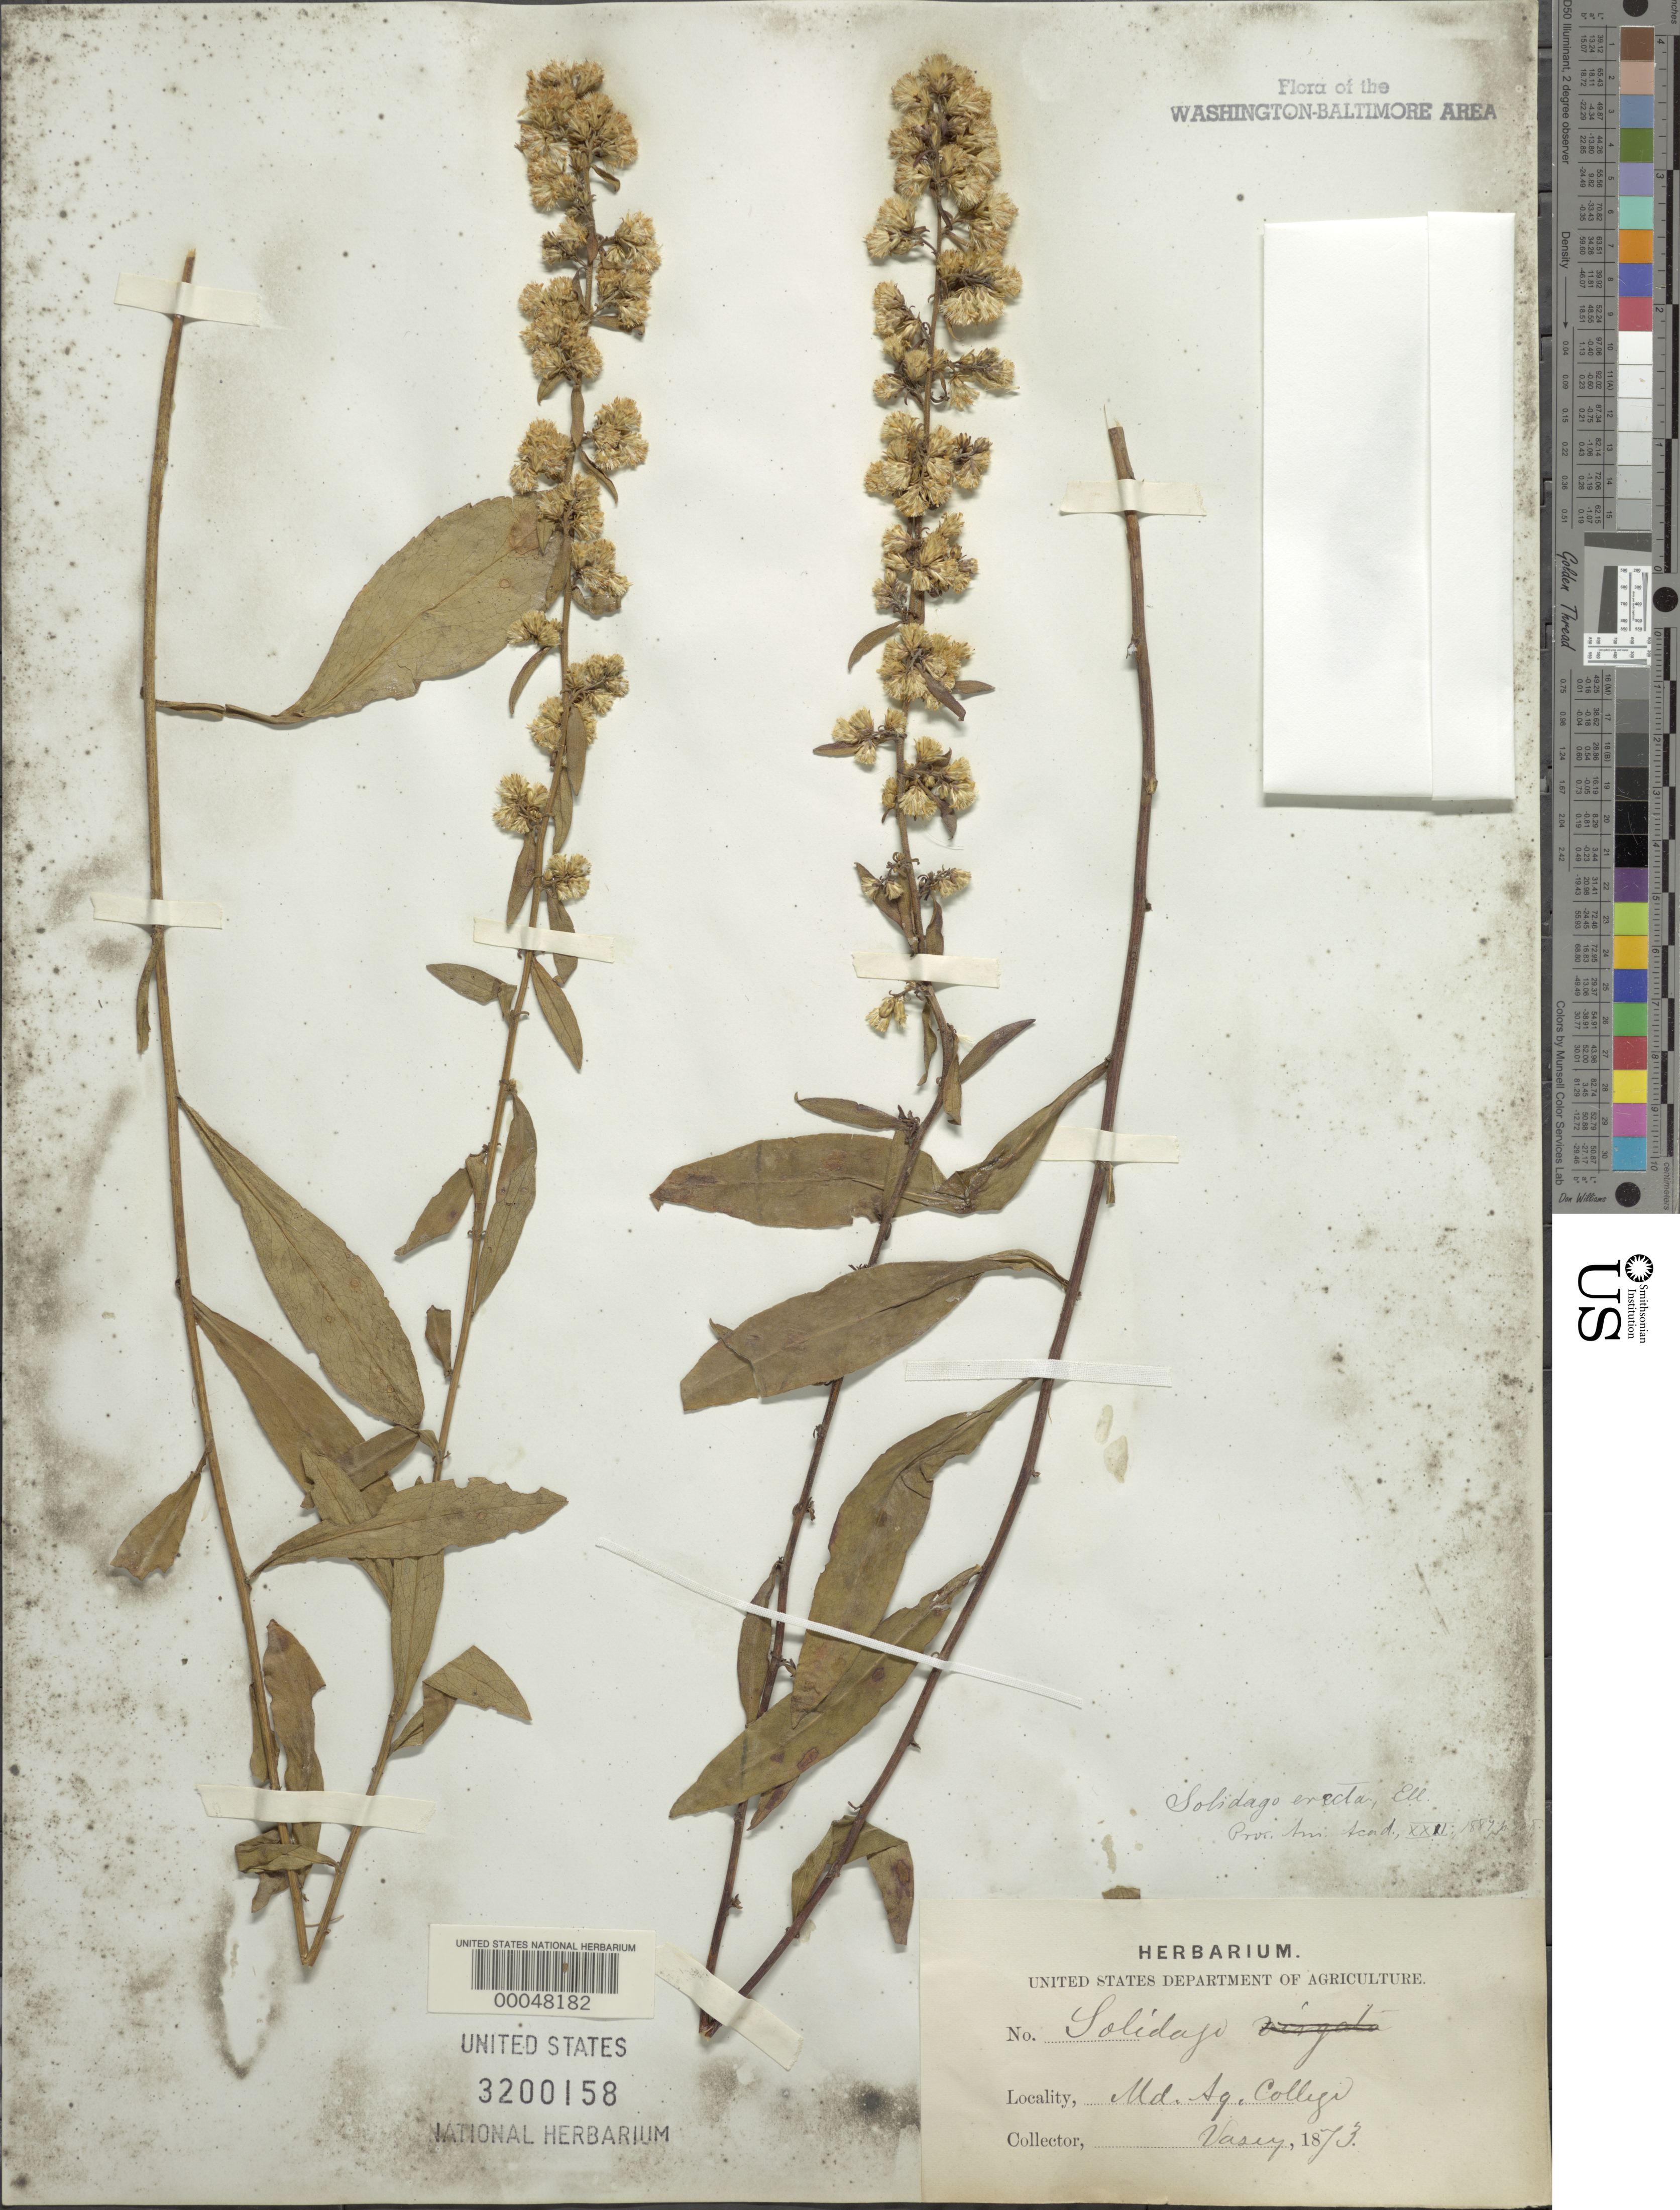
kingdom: Plantae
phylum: Tracheophyta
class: Magnoliopsida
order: Asterales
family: Asteraceae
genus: Solidago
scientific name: Solidago erecta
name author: Pursh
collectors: G. R. Vasey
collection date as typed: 1873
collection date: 1873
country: United States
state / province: Maryland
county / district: Prince George's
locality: Maryland Ag. College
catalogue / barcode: US 3200158